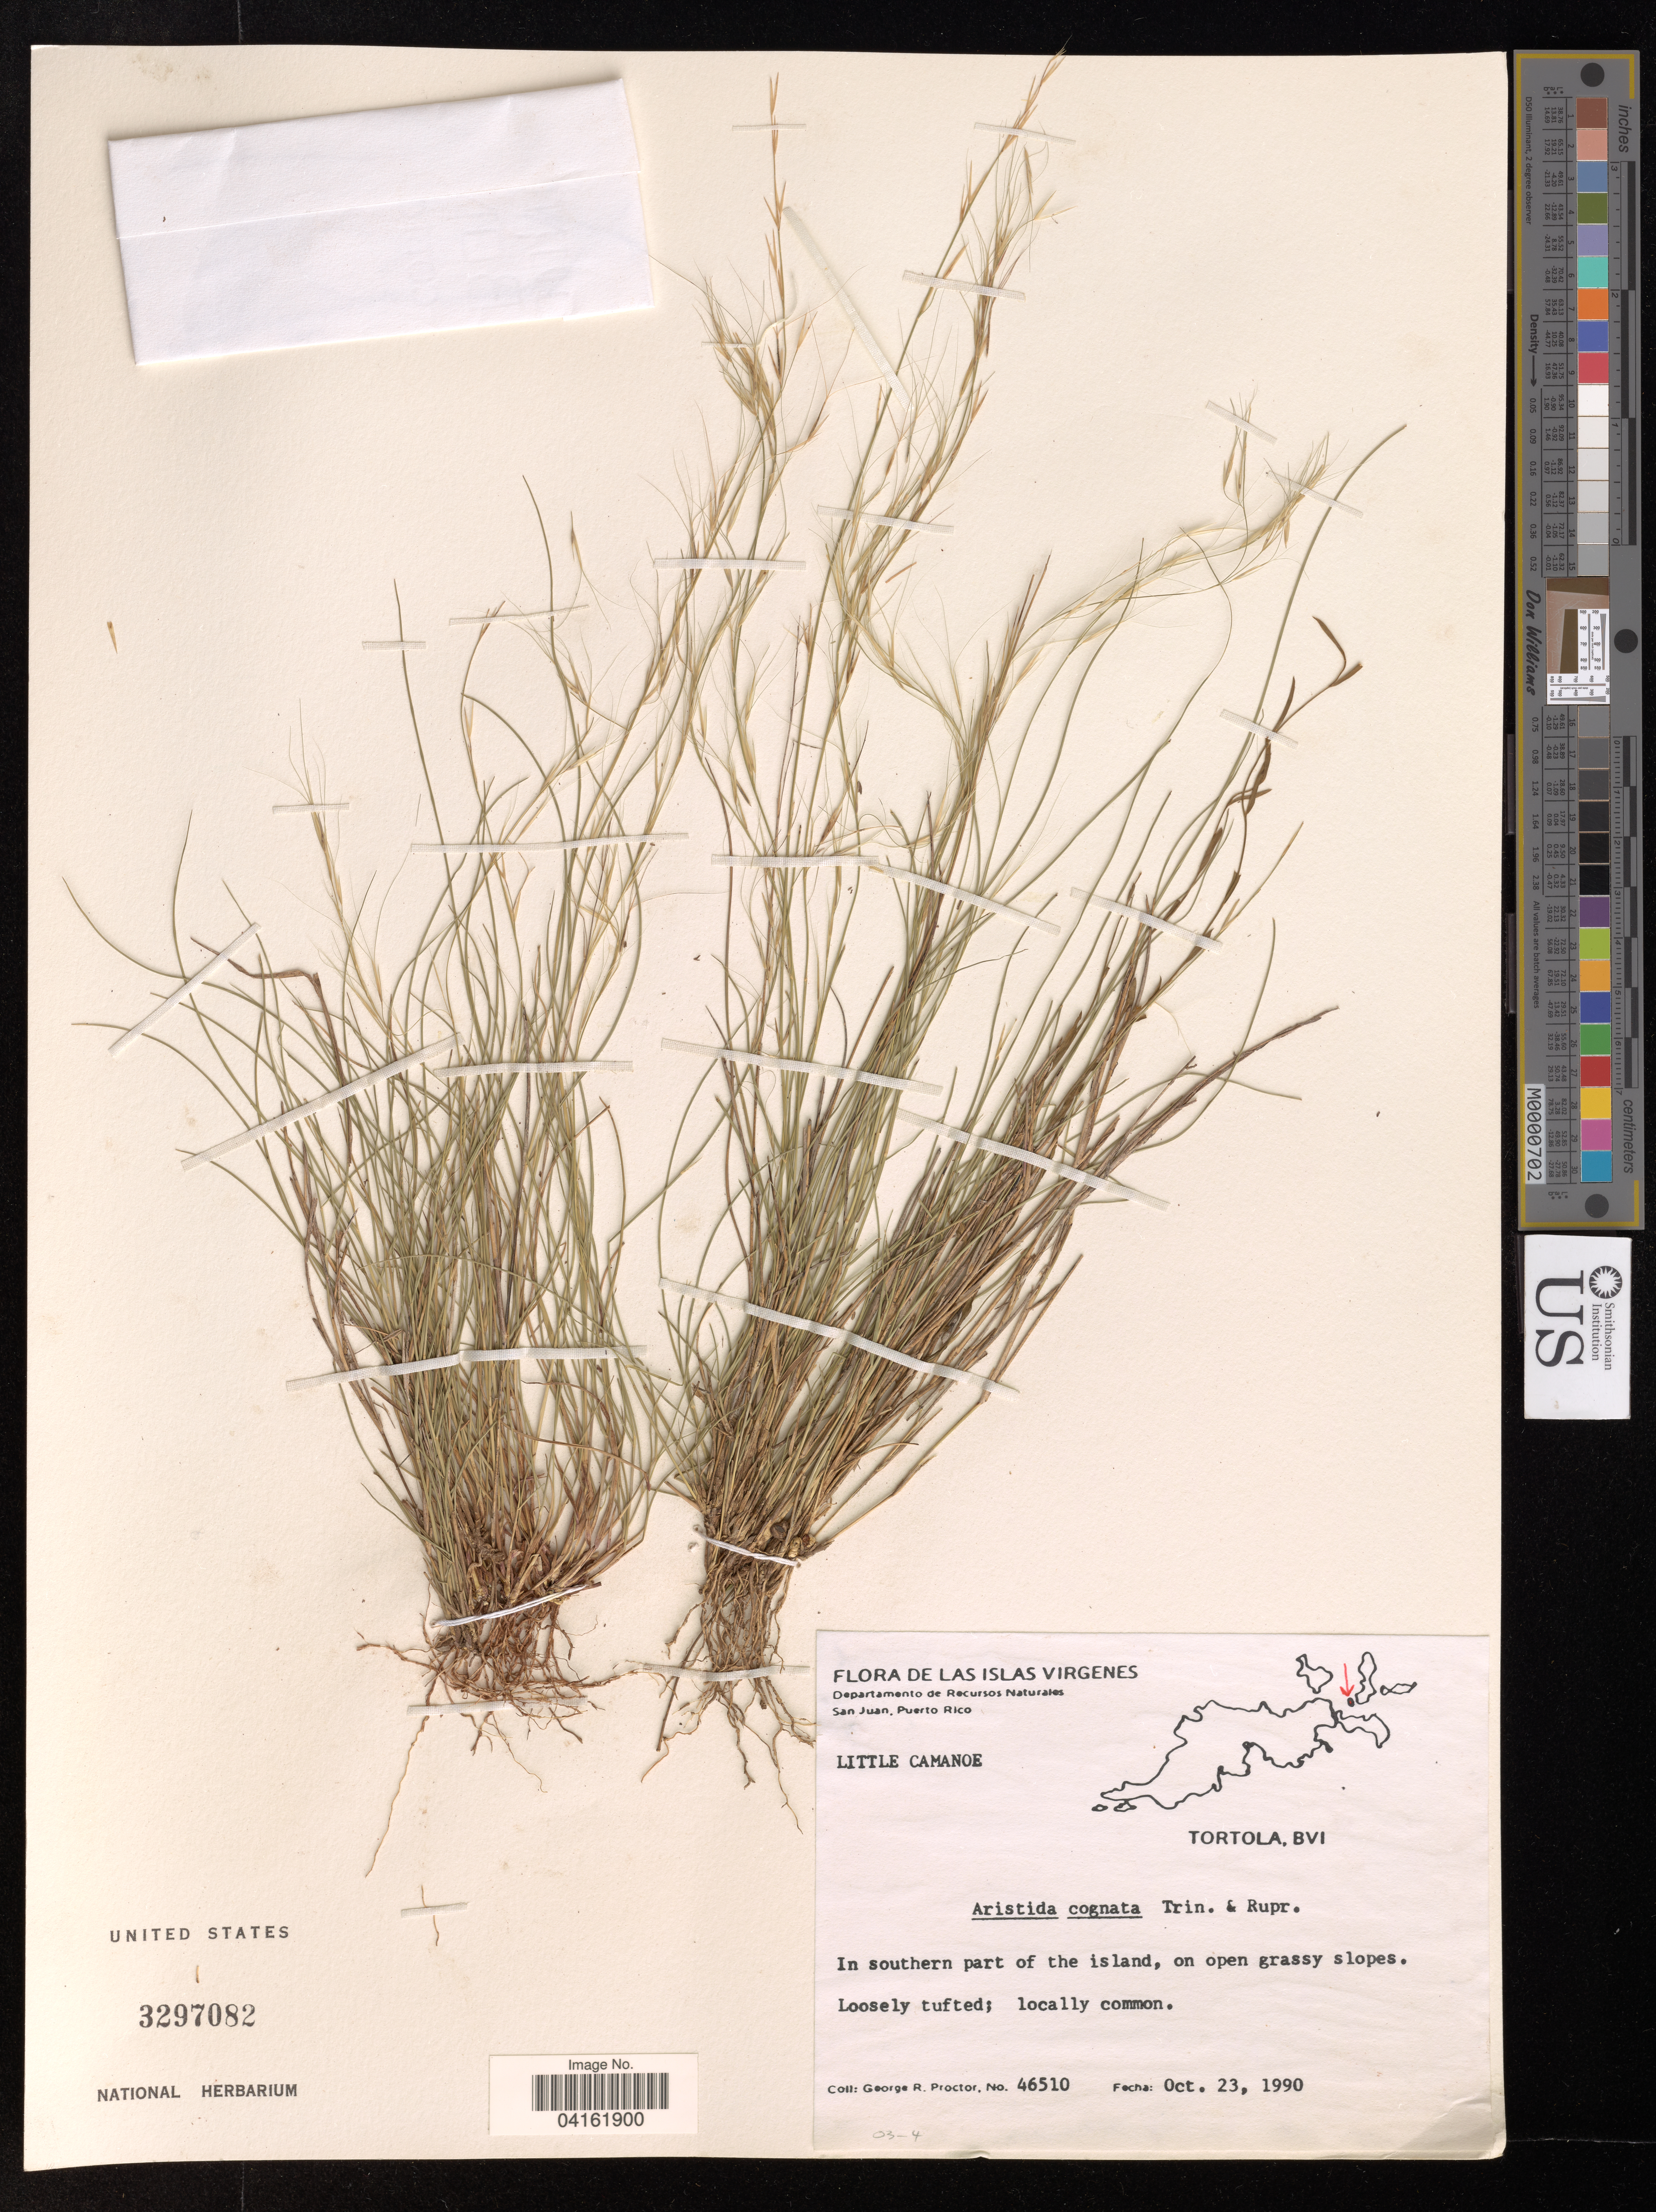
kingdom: Plantae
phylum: Tracheophyta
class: Liliopsida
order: Poales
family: Poaceae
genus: Aristida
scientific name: Aristida cognata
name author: Trin. & Rupr.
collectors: G. R. Proctor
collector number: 46510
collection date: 1990-10-23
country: British Virgin Islands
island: Little Camanoe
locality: Little Camanoe. Tortola, BVI. In southern part of the island.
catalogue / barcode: US 3297082